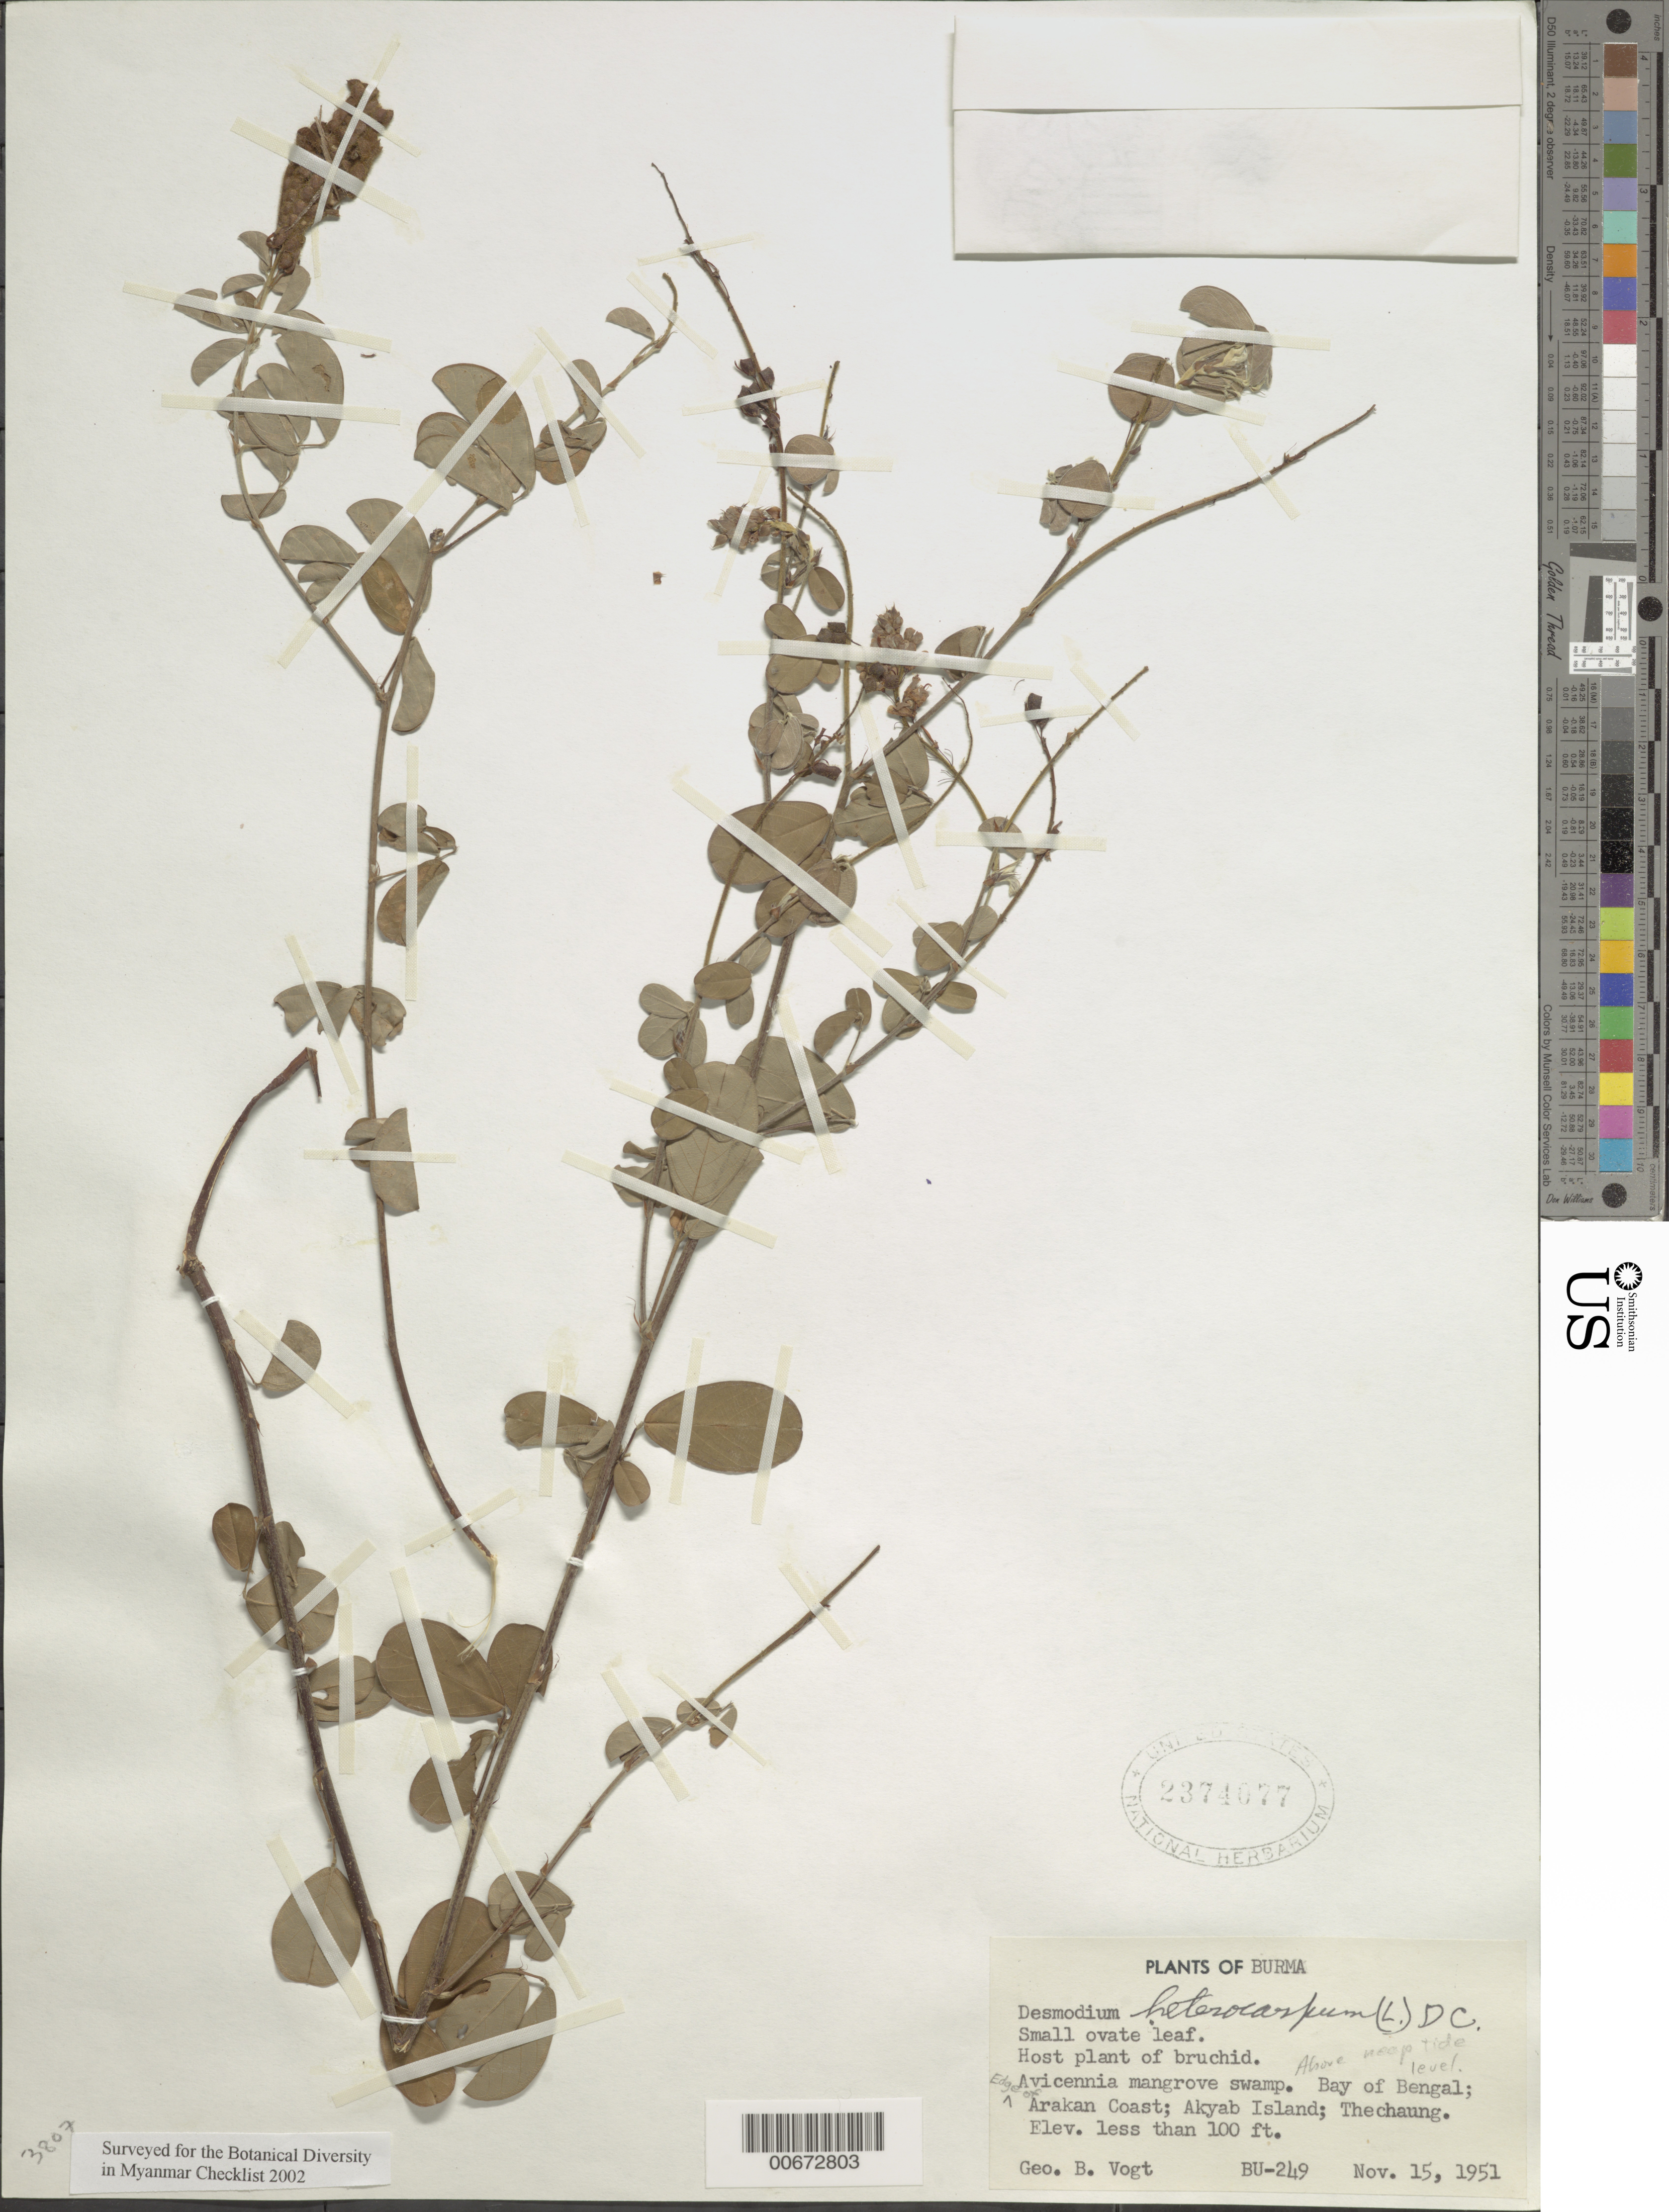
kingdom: Plantae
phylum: Tracheophyta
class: Magnoliopsida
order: Fabales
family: Fabaceae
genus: Grona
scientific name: Grona heterocarpos subsp. heterocarpos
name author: (L.) H. Ohashi & K. Ohashi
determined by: Strong, Mark T., (BOT), Smithsonian Institution - National Museum of Natural History (UNITED STATES)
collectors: G. Vogt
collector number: BU-249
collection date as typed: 15 Nov 1951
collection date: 1951-11-15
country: Myanmar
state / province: Rakhine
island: Akyab I.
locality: Bay of Bengal, Arakan Coast, Thechaung.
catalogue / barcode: US 2374077